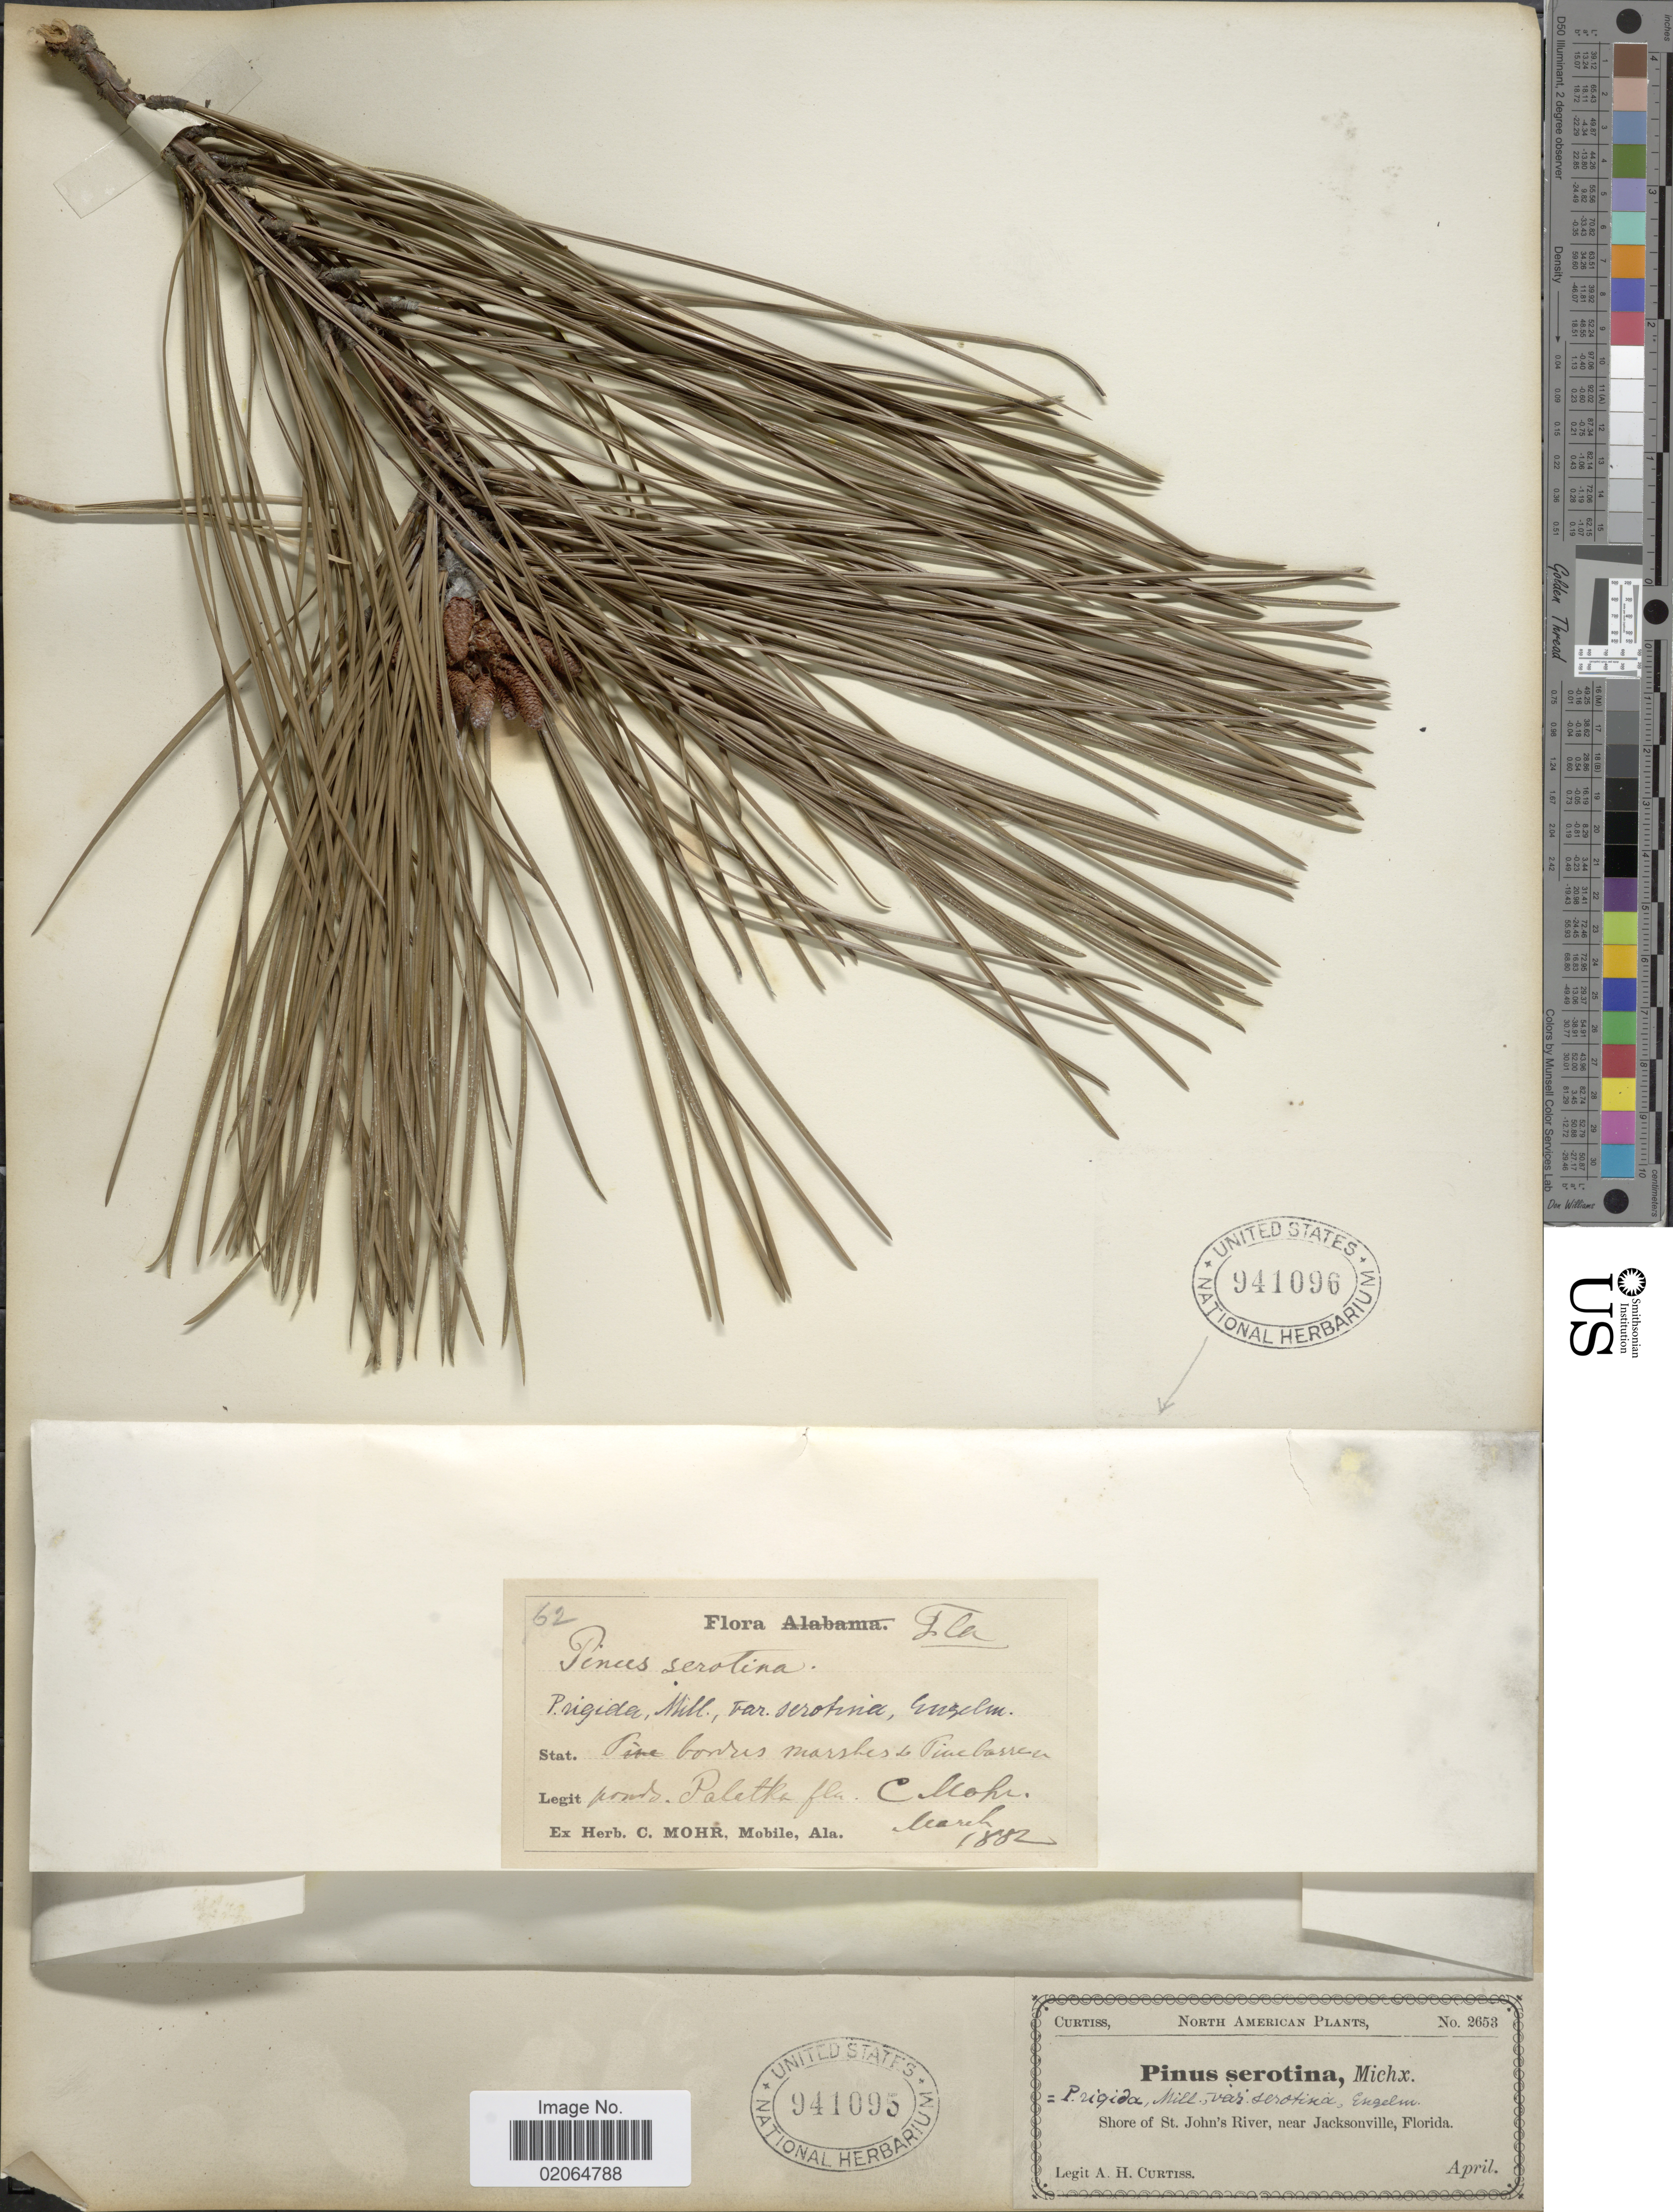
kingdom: Plantae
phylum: Tracheophyta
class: Pinopsida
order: Pinales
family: Pinaceae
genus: Pinus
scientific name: Pinus serotina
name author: Michx.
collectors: A. H. Curtiss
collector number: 2653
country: United States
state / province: Florida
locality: Shore of St. John's River, near Jacksonville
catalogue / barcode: US 941095-2